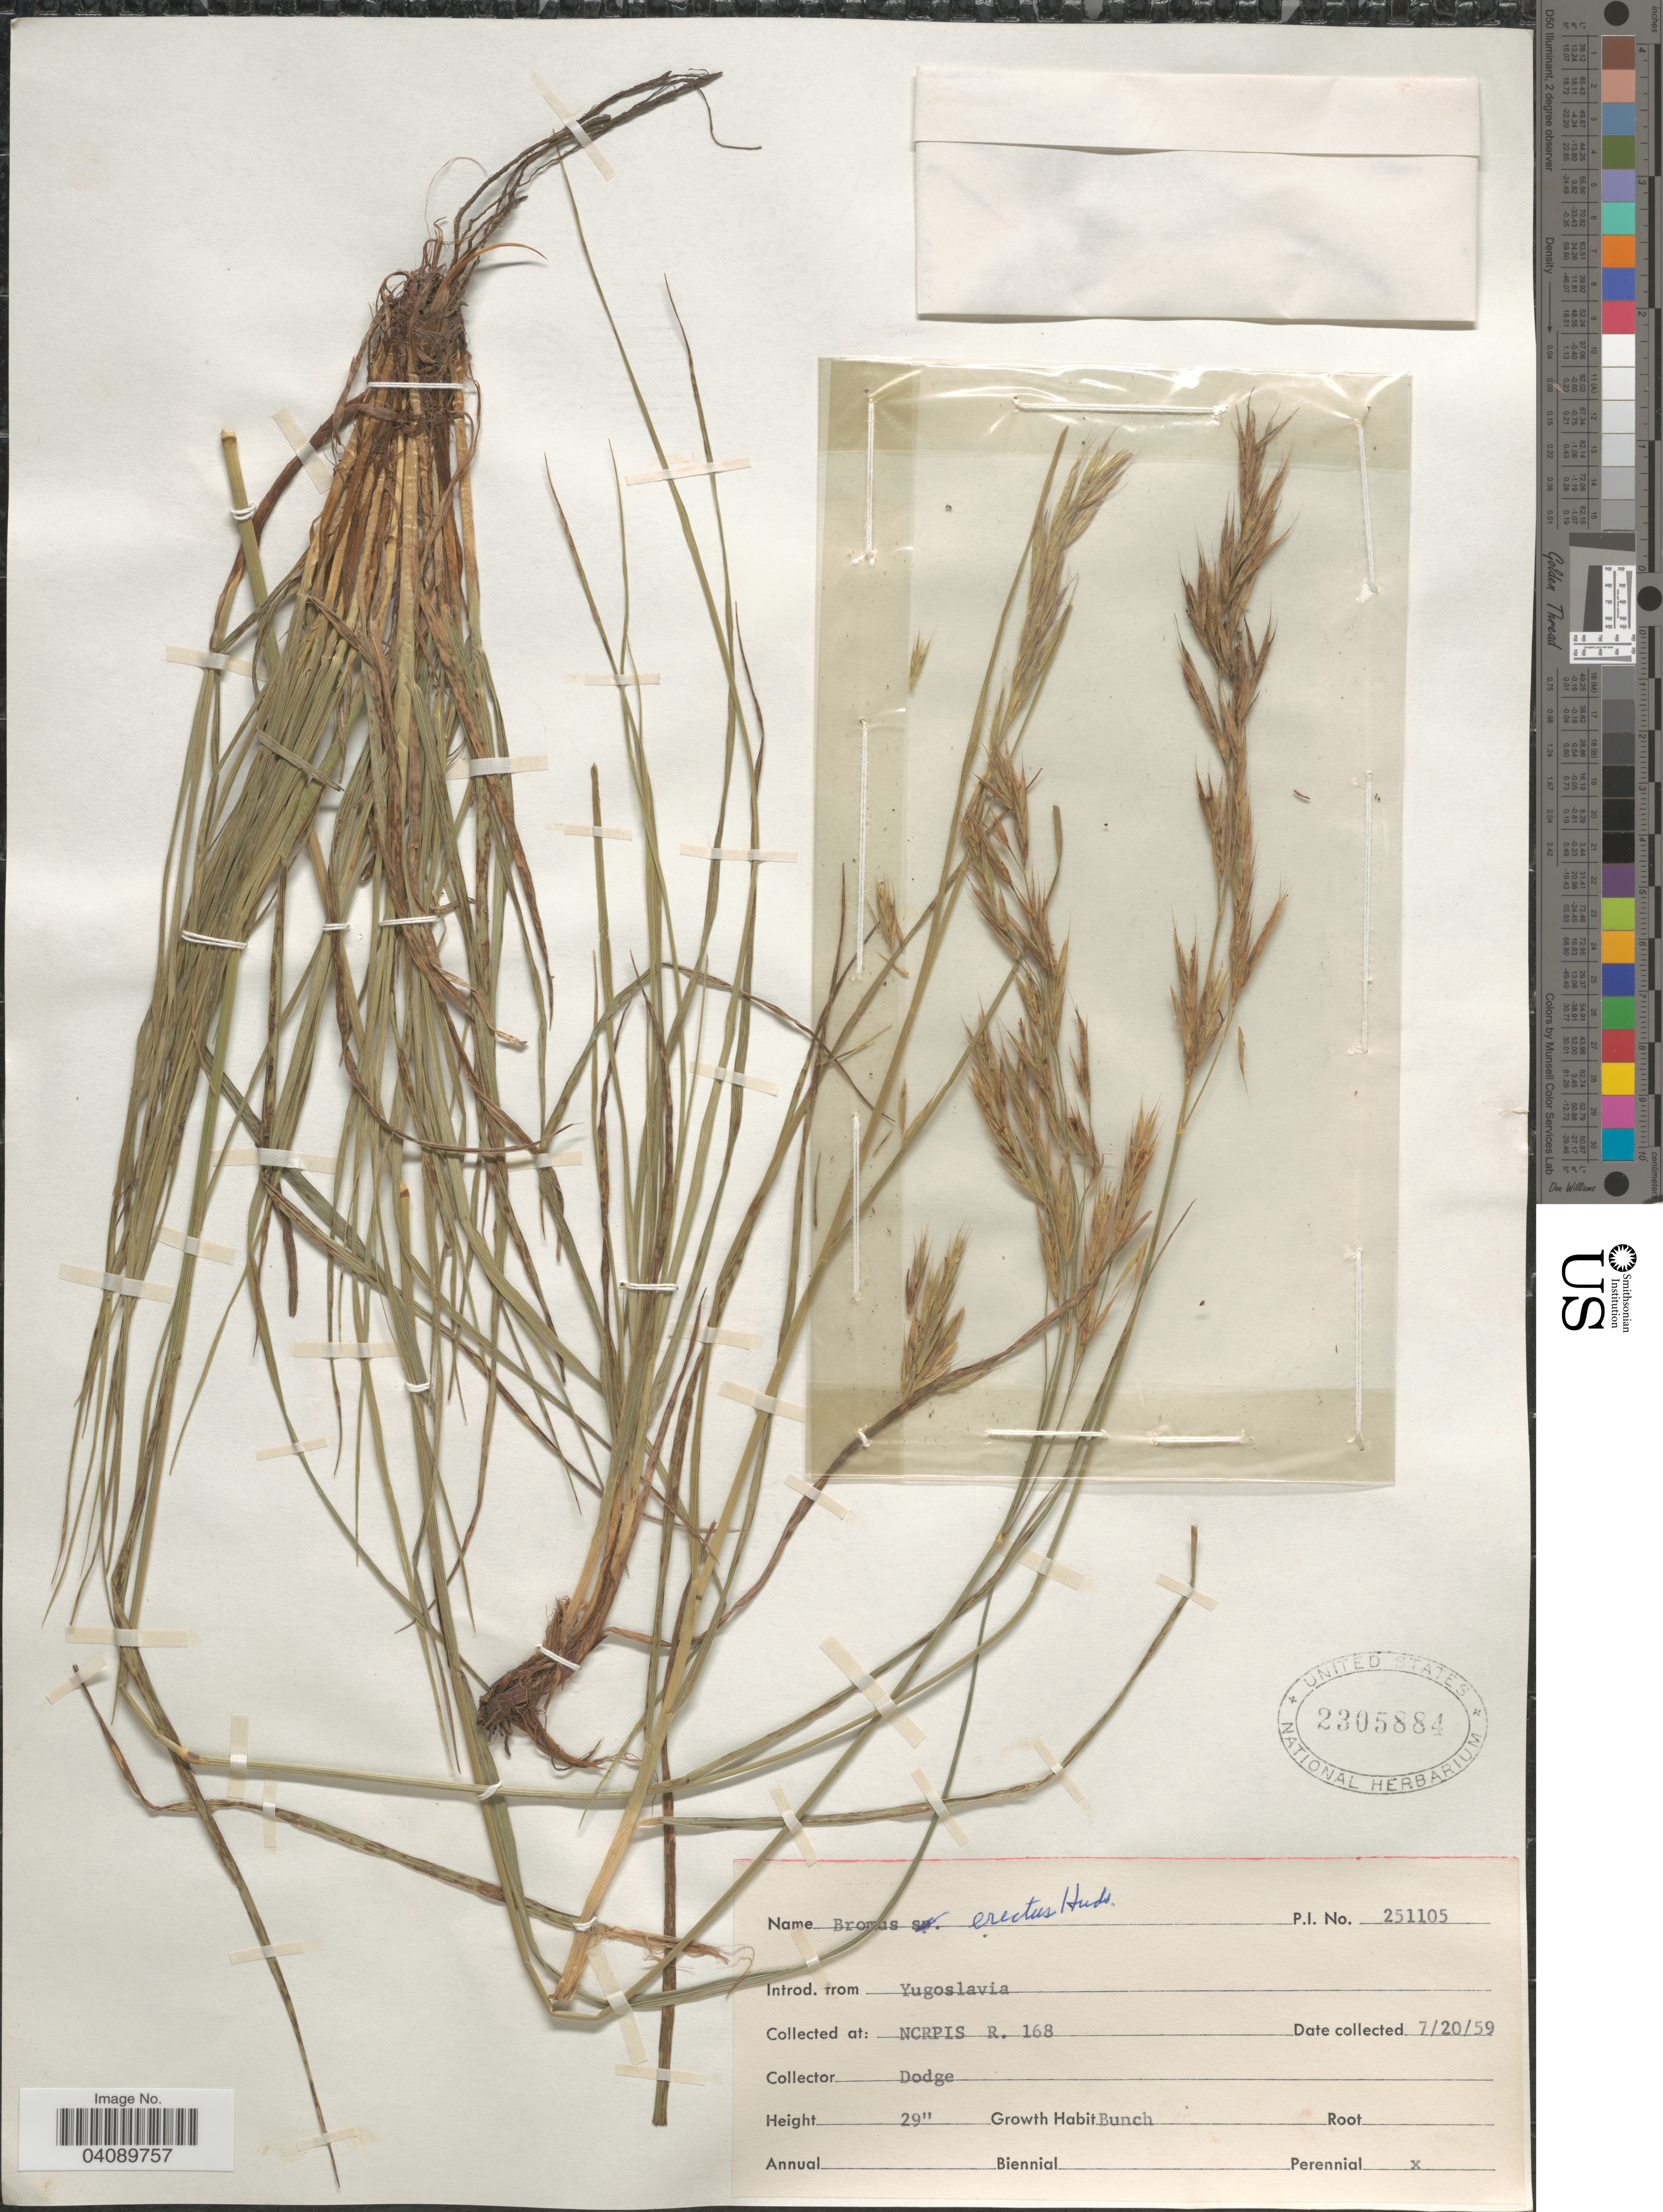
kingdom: Plantae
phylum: Tracheophyta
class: Liliopsida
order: Poales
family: Poaceae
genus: Bromus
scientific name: Bromus erectus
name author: Huds.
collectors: -. Dodge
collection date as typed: Transcribed d/m/y: 20/7/59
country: United States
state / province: Iowa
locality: NCRPIS R.168.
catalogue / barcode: US 2305884